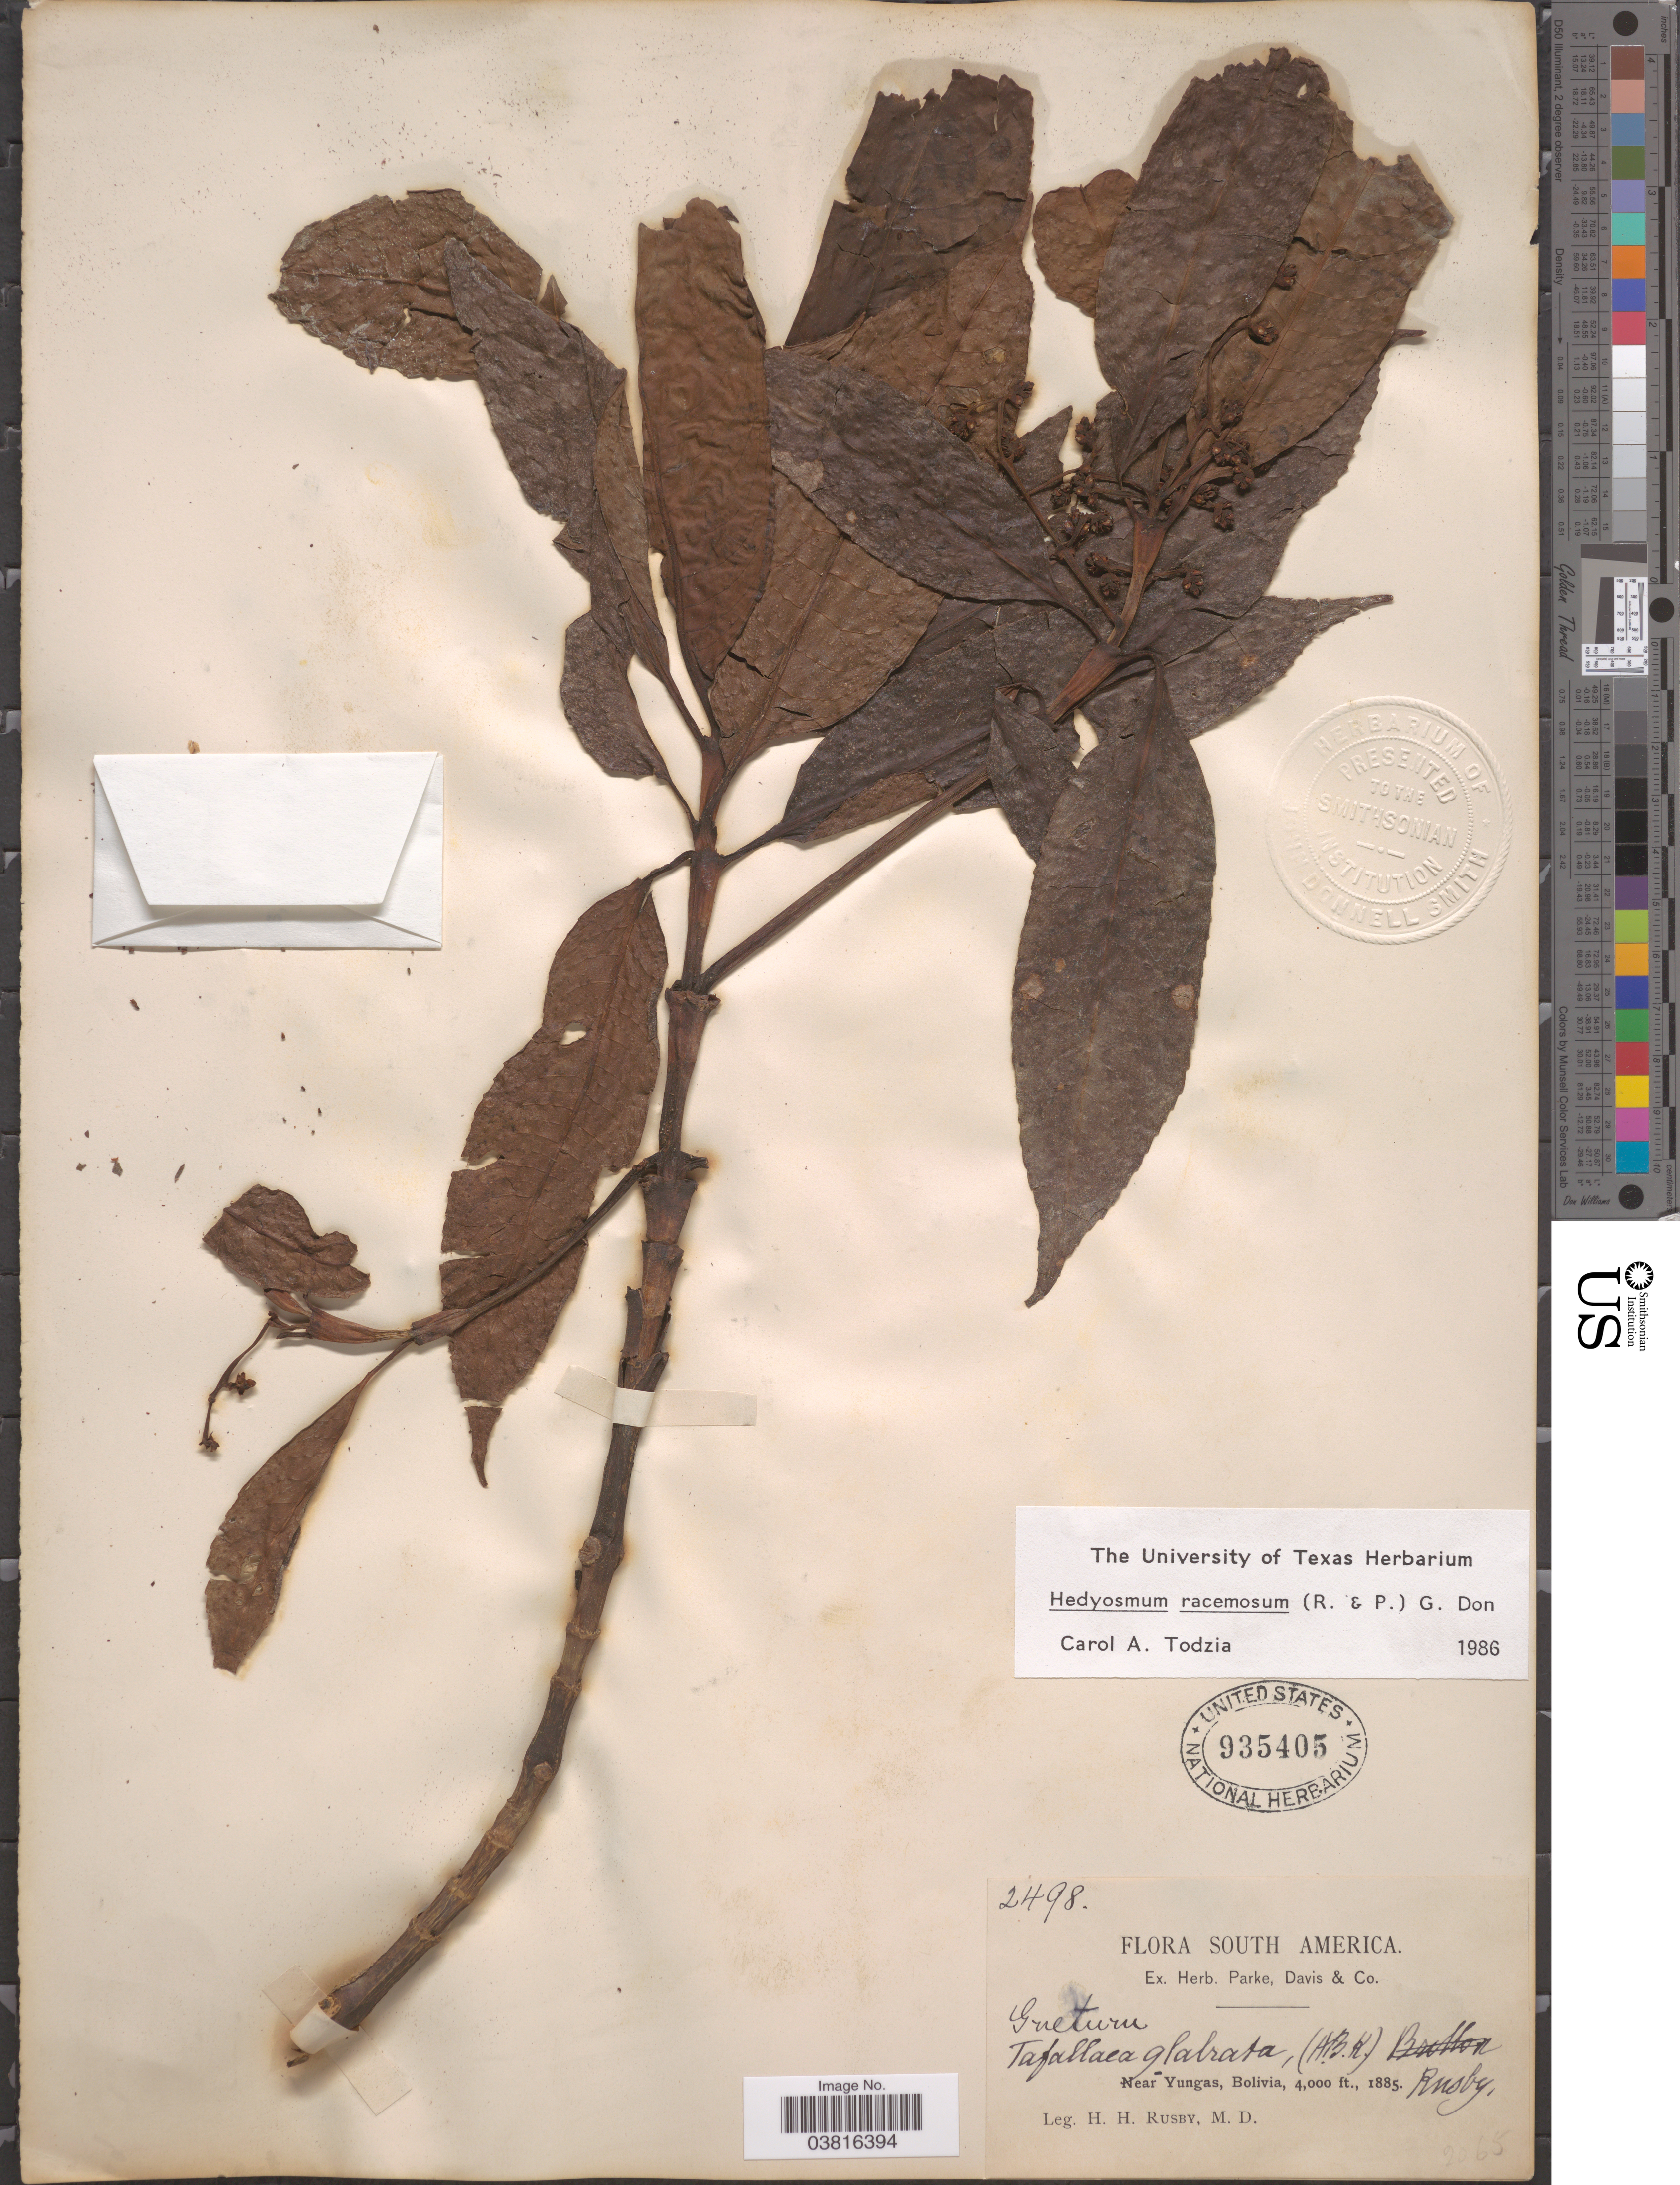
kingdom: Plantae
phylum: Tracheophyta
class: Magnoliopsida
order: Chloranthales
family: Chloranthaceae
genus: Hedyosmum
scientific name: Hedyosmum racemosum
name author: (Ruiz & Pav.) G. Don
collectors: H. H. Rusby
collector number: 2498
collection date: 1885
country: Bolivia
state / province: La Paz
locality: Near Yungas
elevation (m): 1219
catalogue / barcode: US 935405